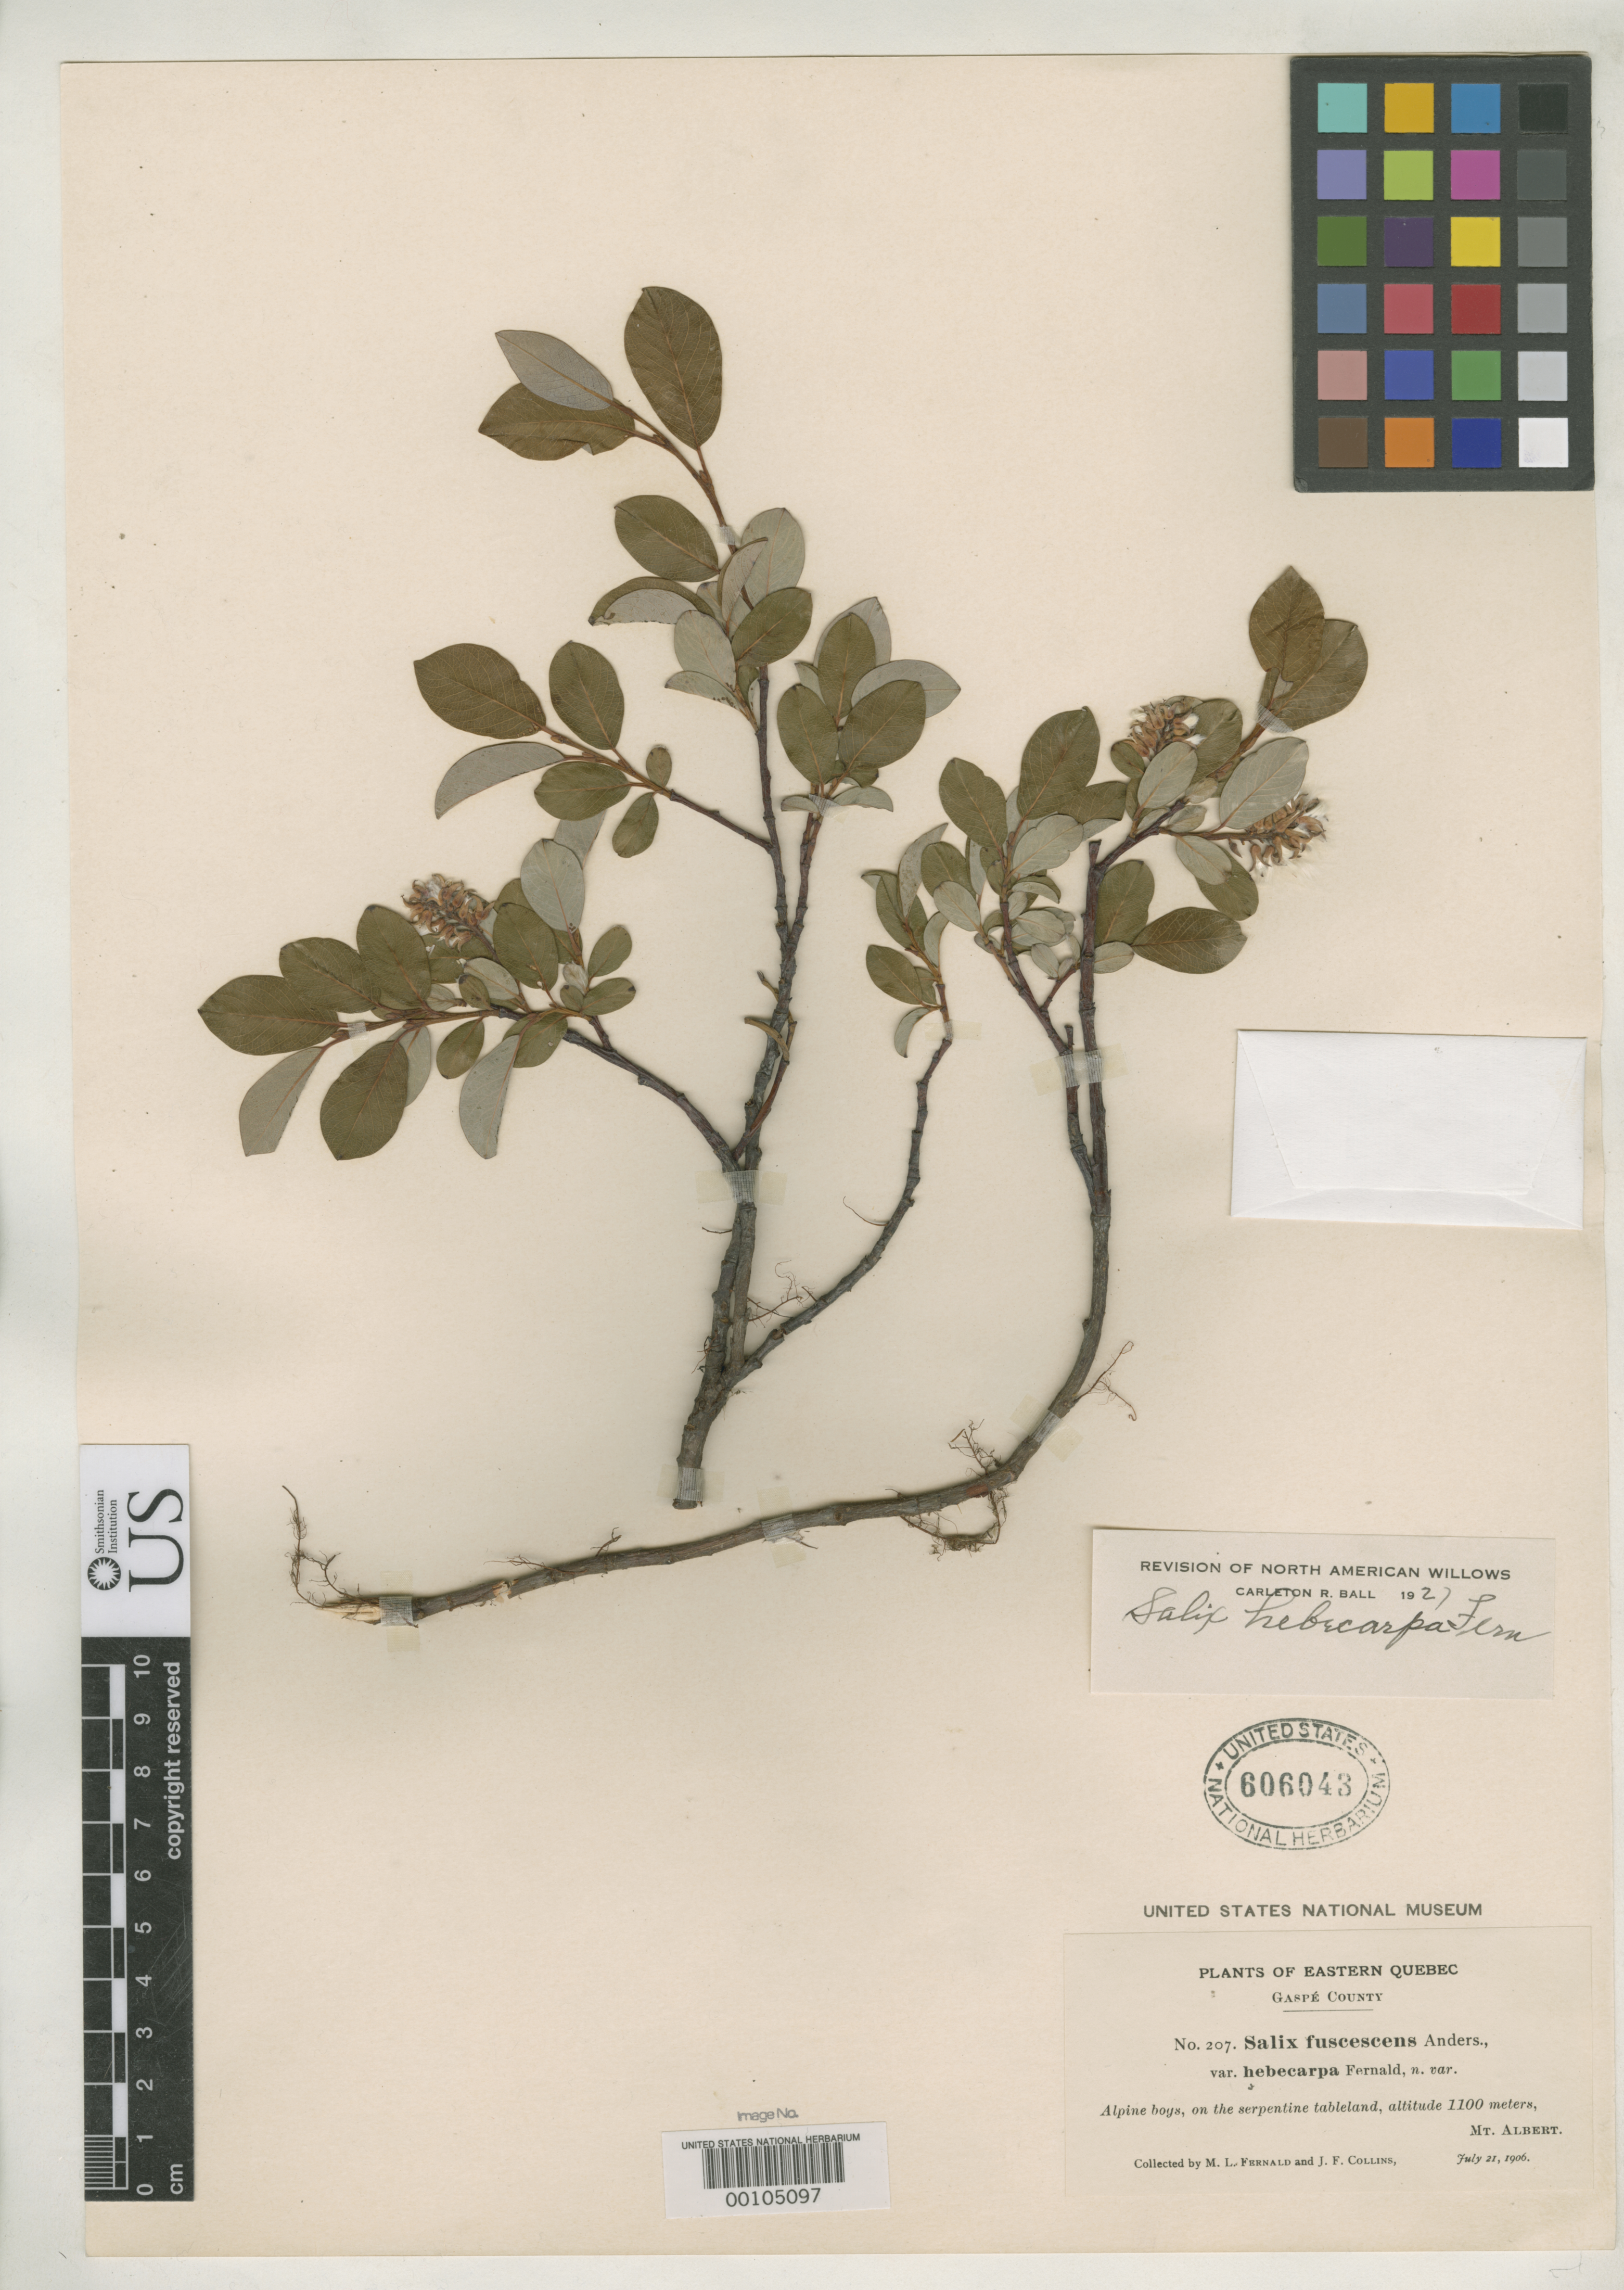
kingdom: Plantae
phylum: Tracheophyta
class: Magnoliopsida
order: Malpighiales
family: Salicaceae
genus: Salix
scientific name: Salix fuscescens var. hebecarpa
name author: Fernald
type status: Isotype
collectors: M. L. Fernald & J. Collins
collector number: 207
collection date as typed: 21 Jul 1906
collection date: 1906-07-21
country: Canada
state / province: Quebec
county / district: Grape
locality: Mt. Albert.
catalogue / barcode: US 606043